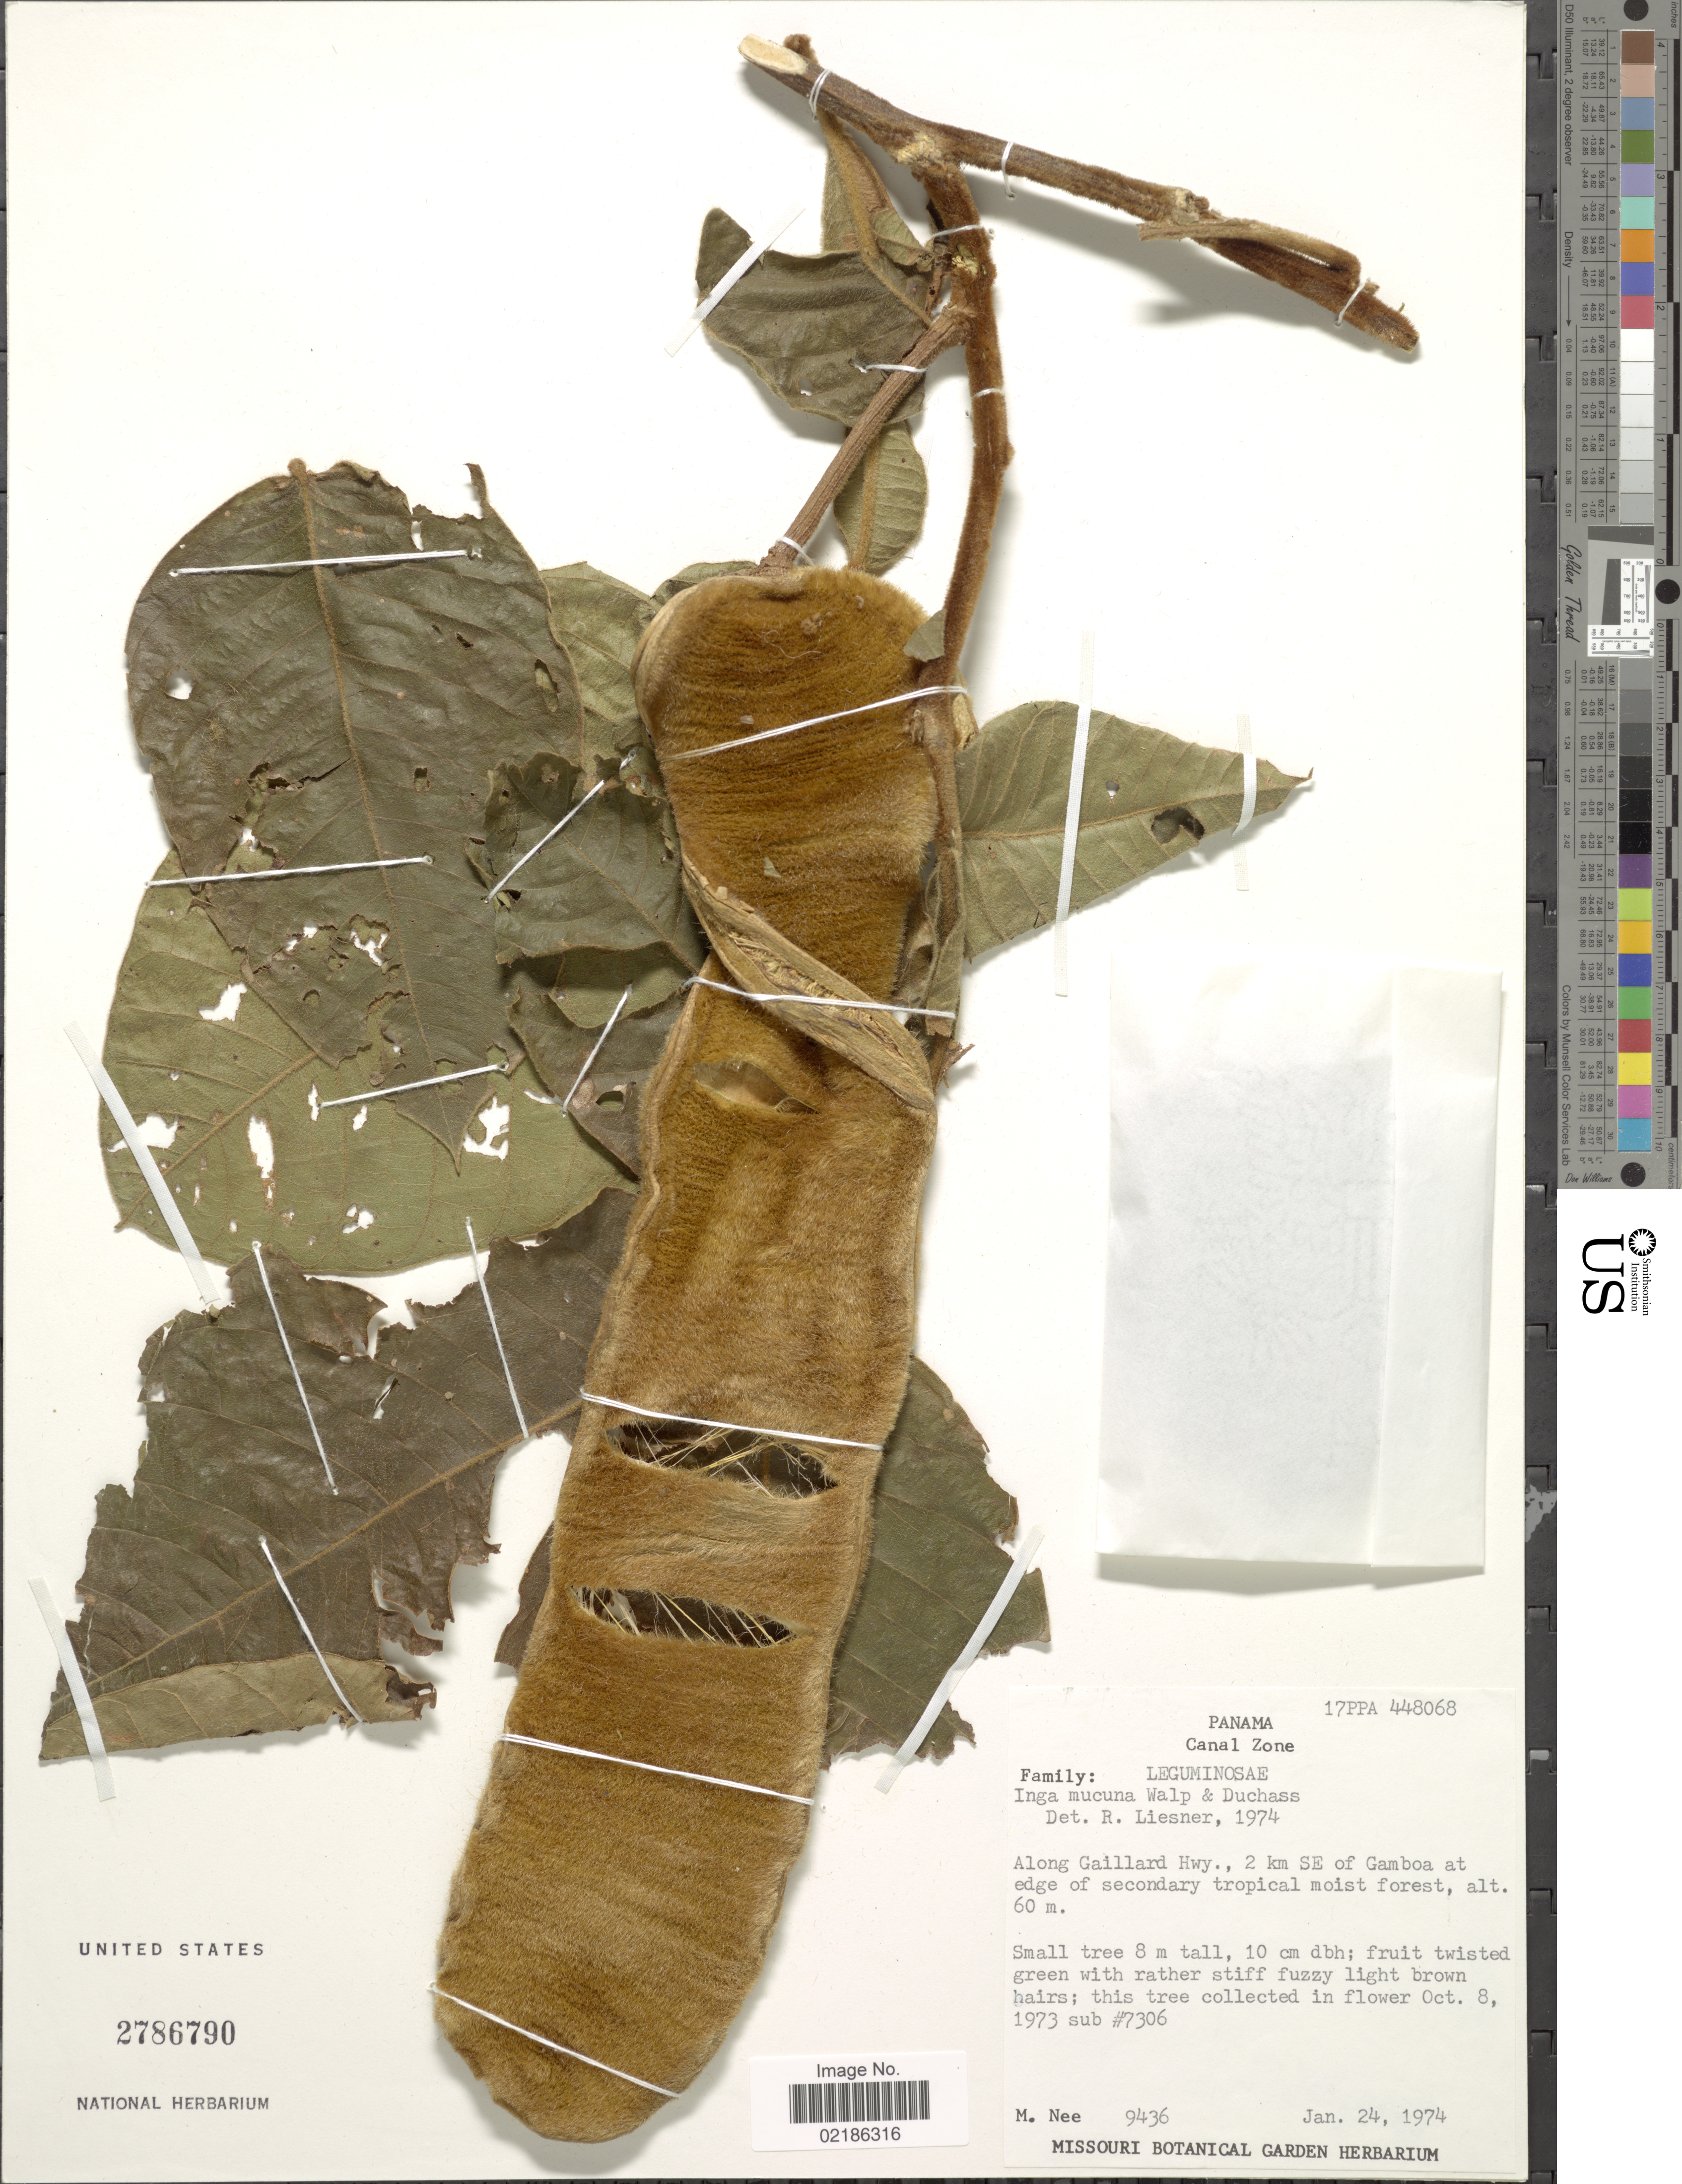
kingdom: Plantae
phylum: Tracheophyta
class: Magnoliopsida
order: Fabales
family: Fabaceae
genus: Inga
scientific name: Inga mucuna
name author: Walp.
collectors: M. Nee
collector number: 9436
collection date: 1974-01-24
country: Panama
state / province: Colón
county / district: Canal Zone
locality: Canal Zone, along Gaillard Hwy, 2 km SE of Gamboa at edge of secondary tropical moist forest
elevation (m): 60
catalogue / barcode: US 2786790